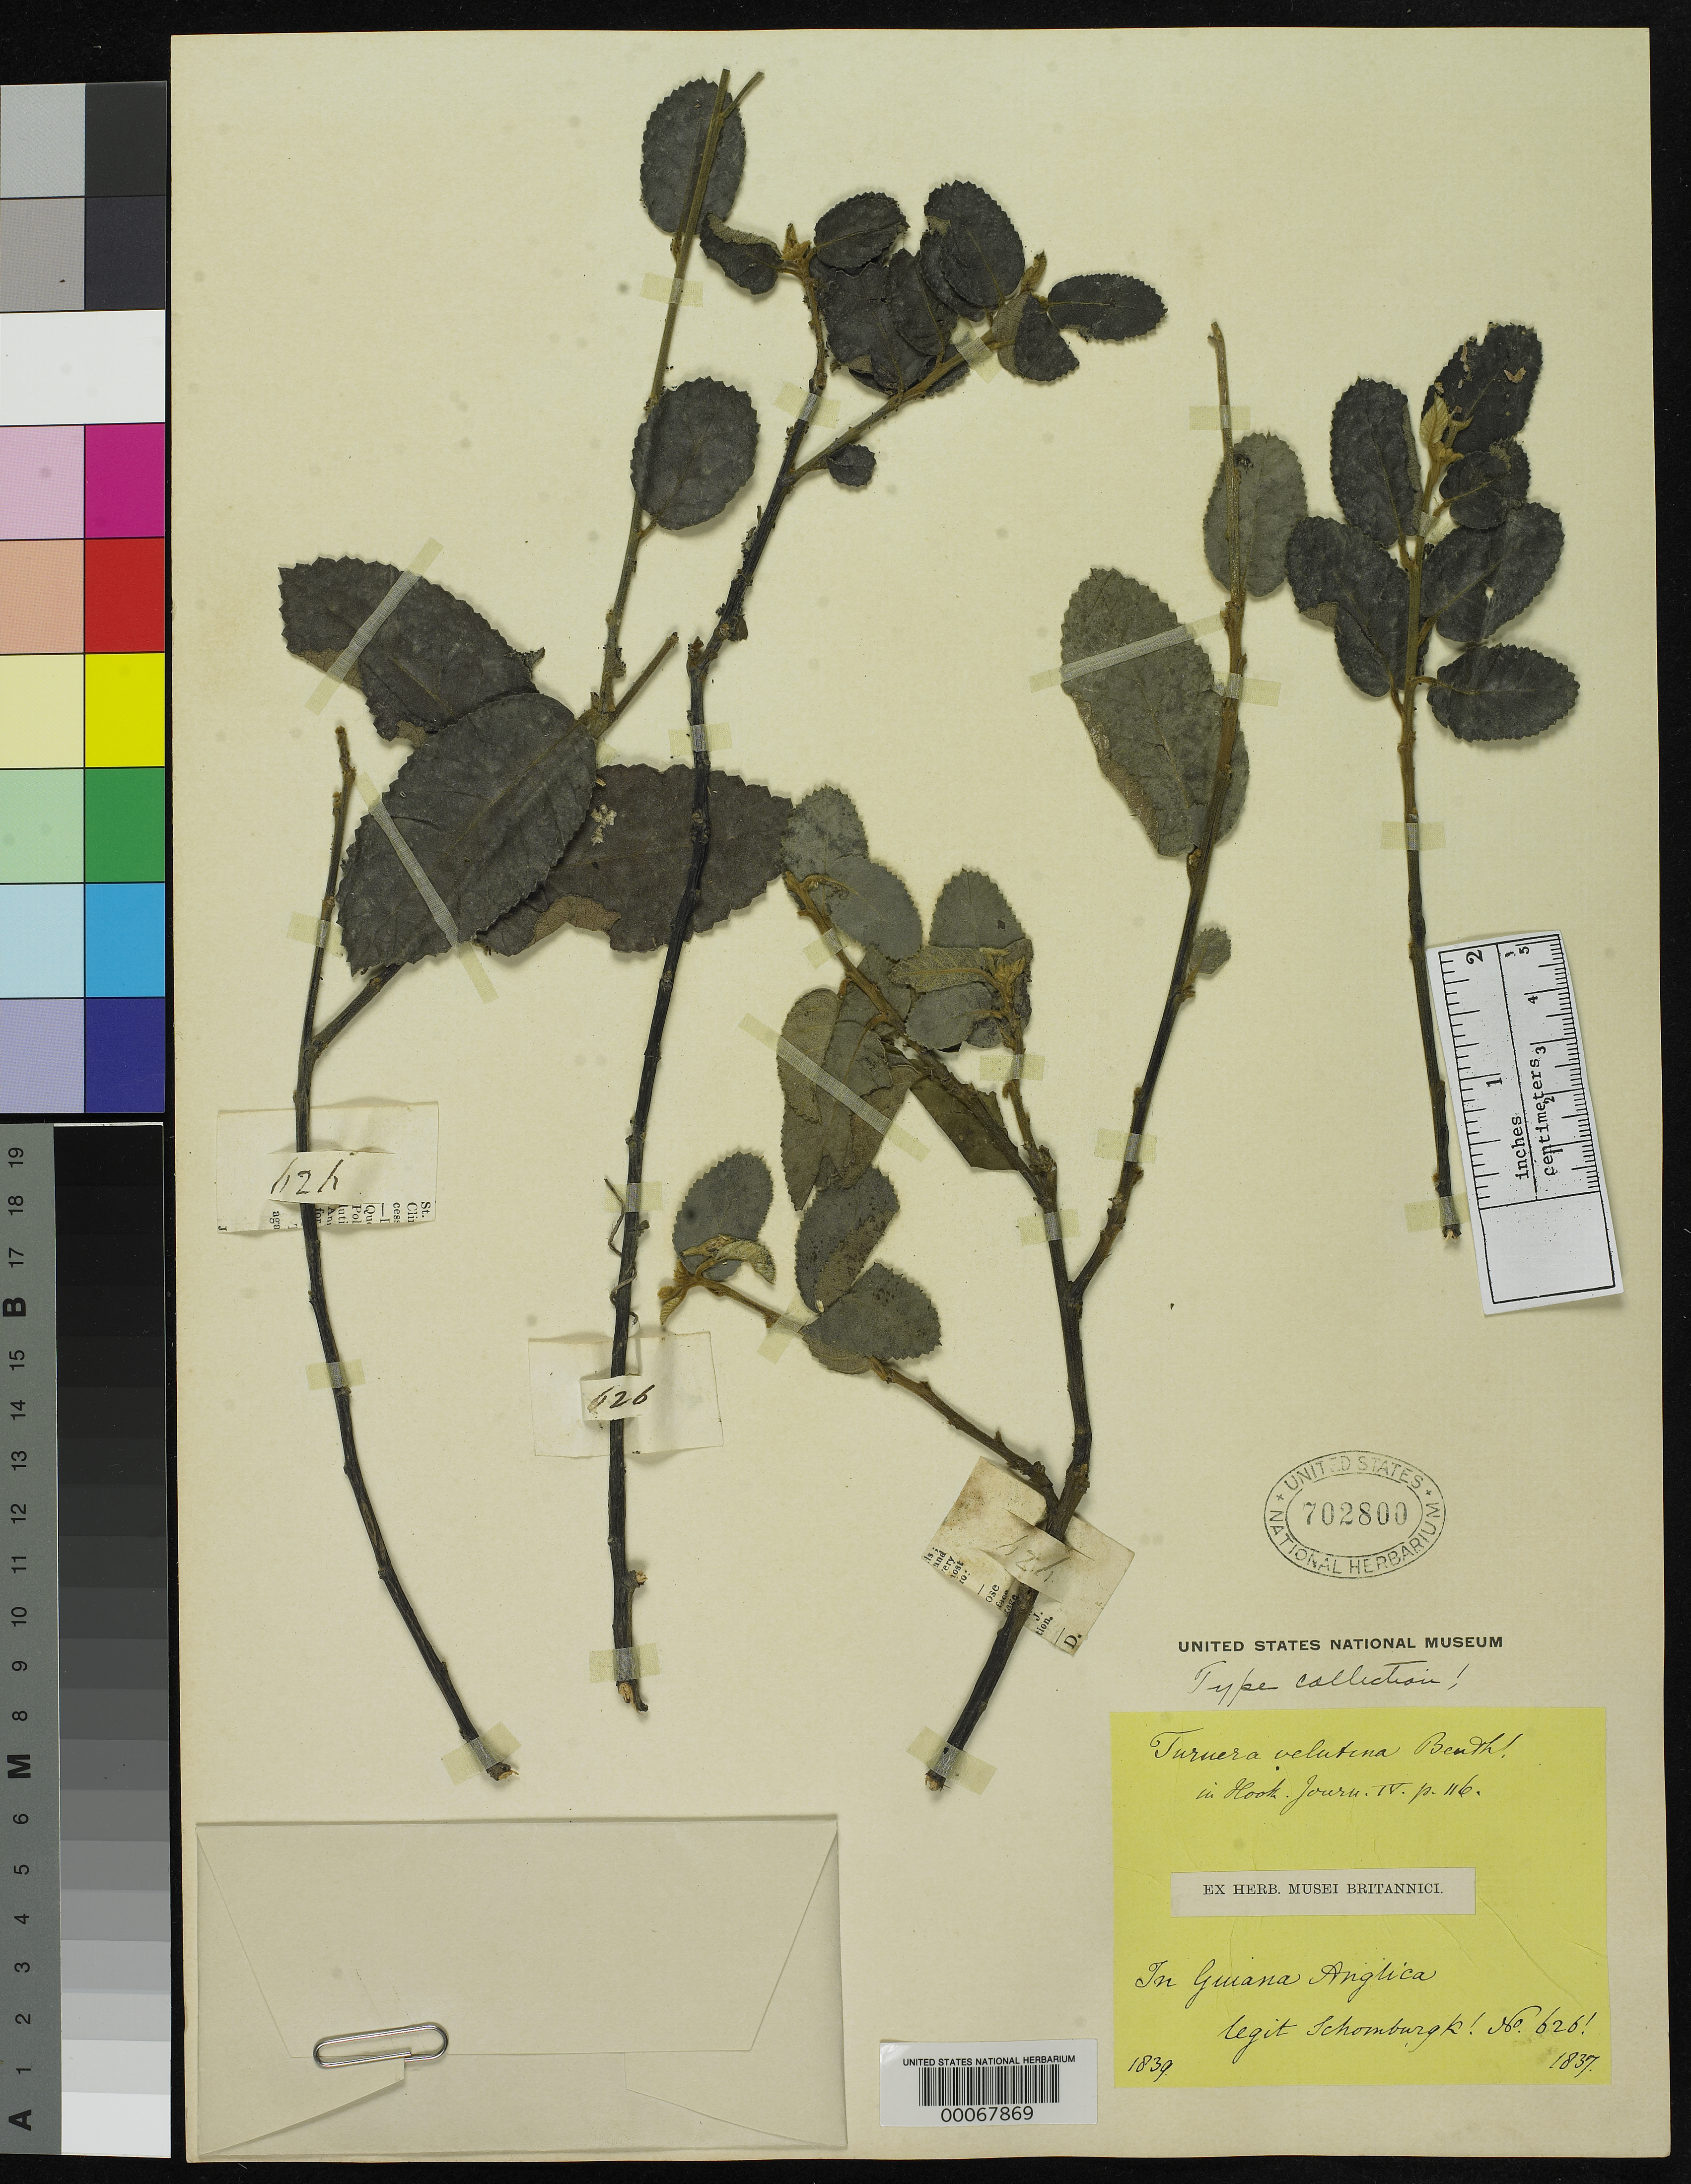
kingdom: Plantae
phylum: Tracheophyta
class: Magnoliopsida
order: Malpighiales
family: Turneraceae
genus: Turnera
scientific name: Turnera velutina Benth., nom. illeg.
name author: Benth.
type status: Isotype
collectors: R. H. Schomburgk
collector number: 626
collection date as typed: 1837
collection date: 1837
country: Guyana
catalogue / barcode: US 702800